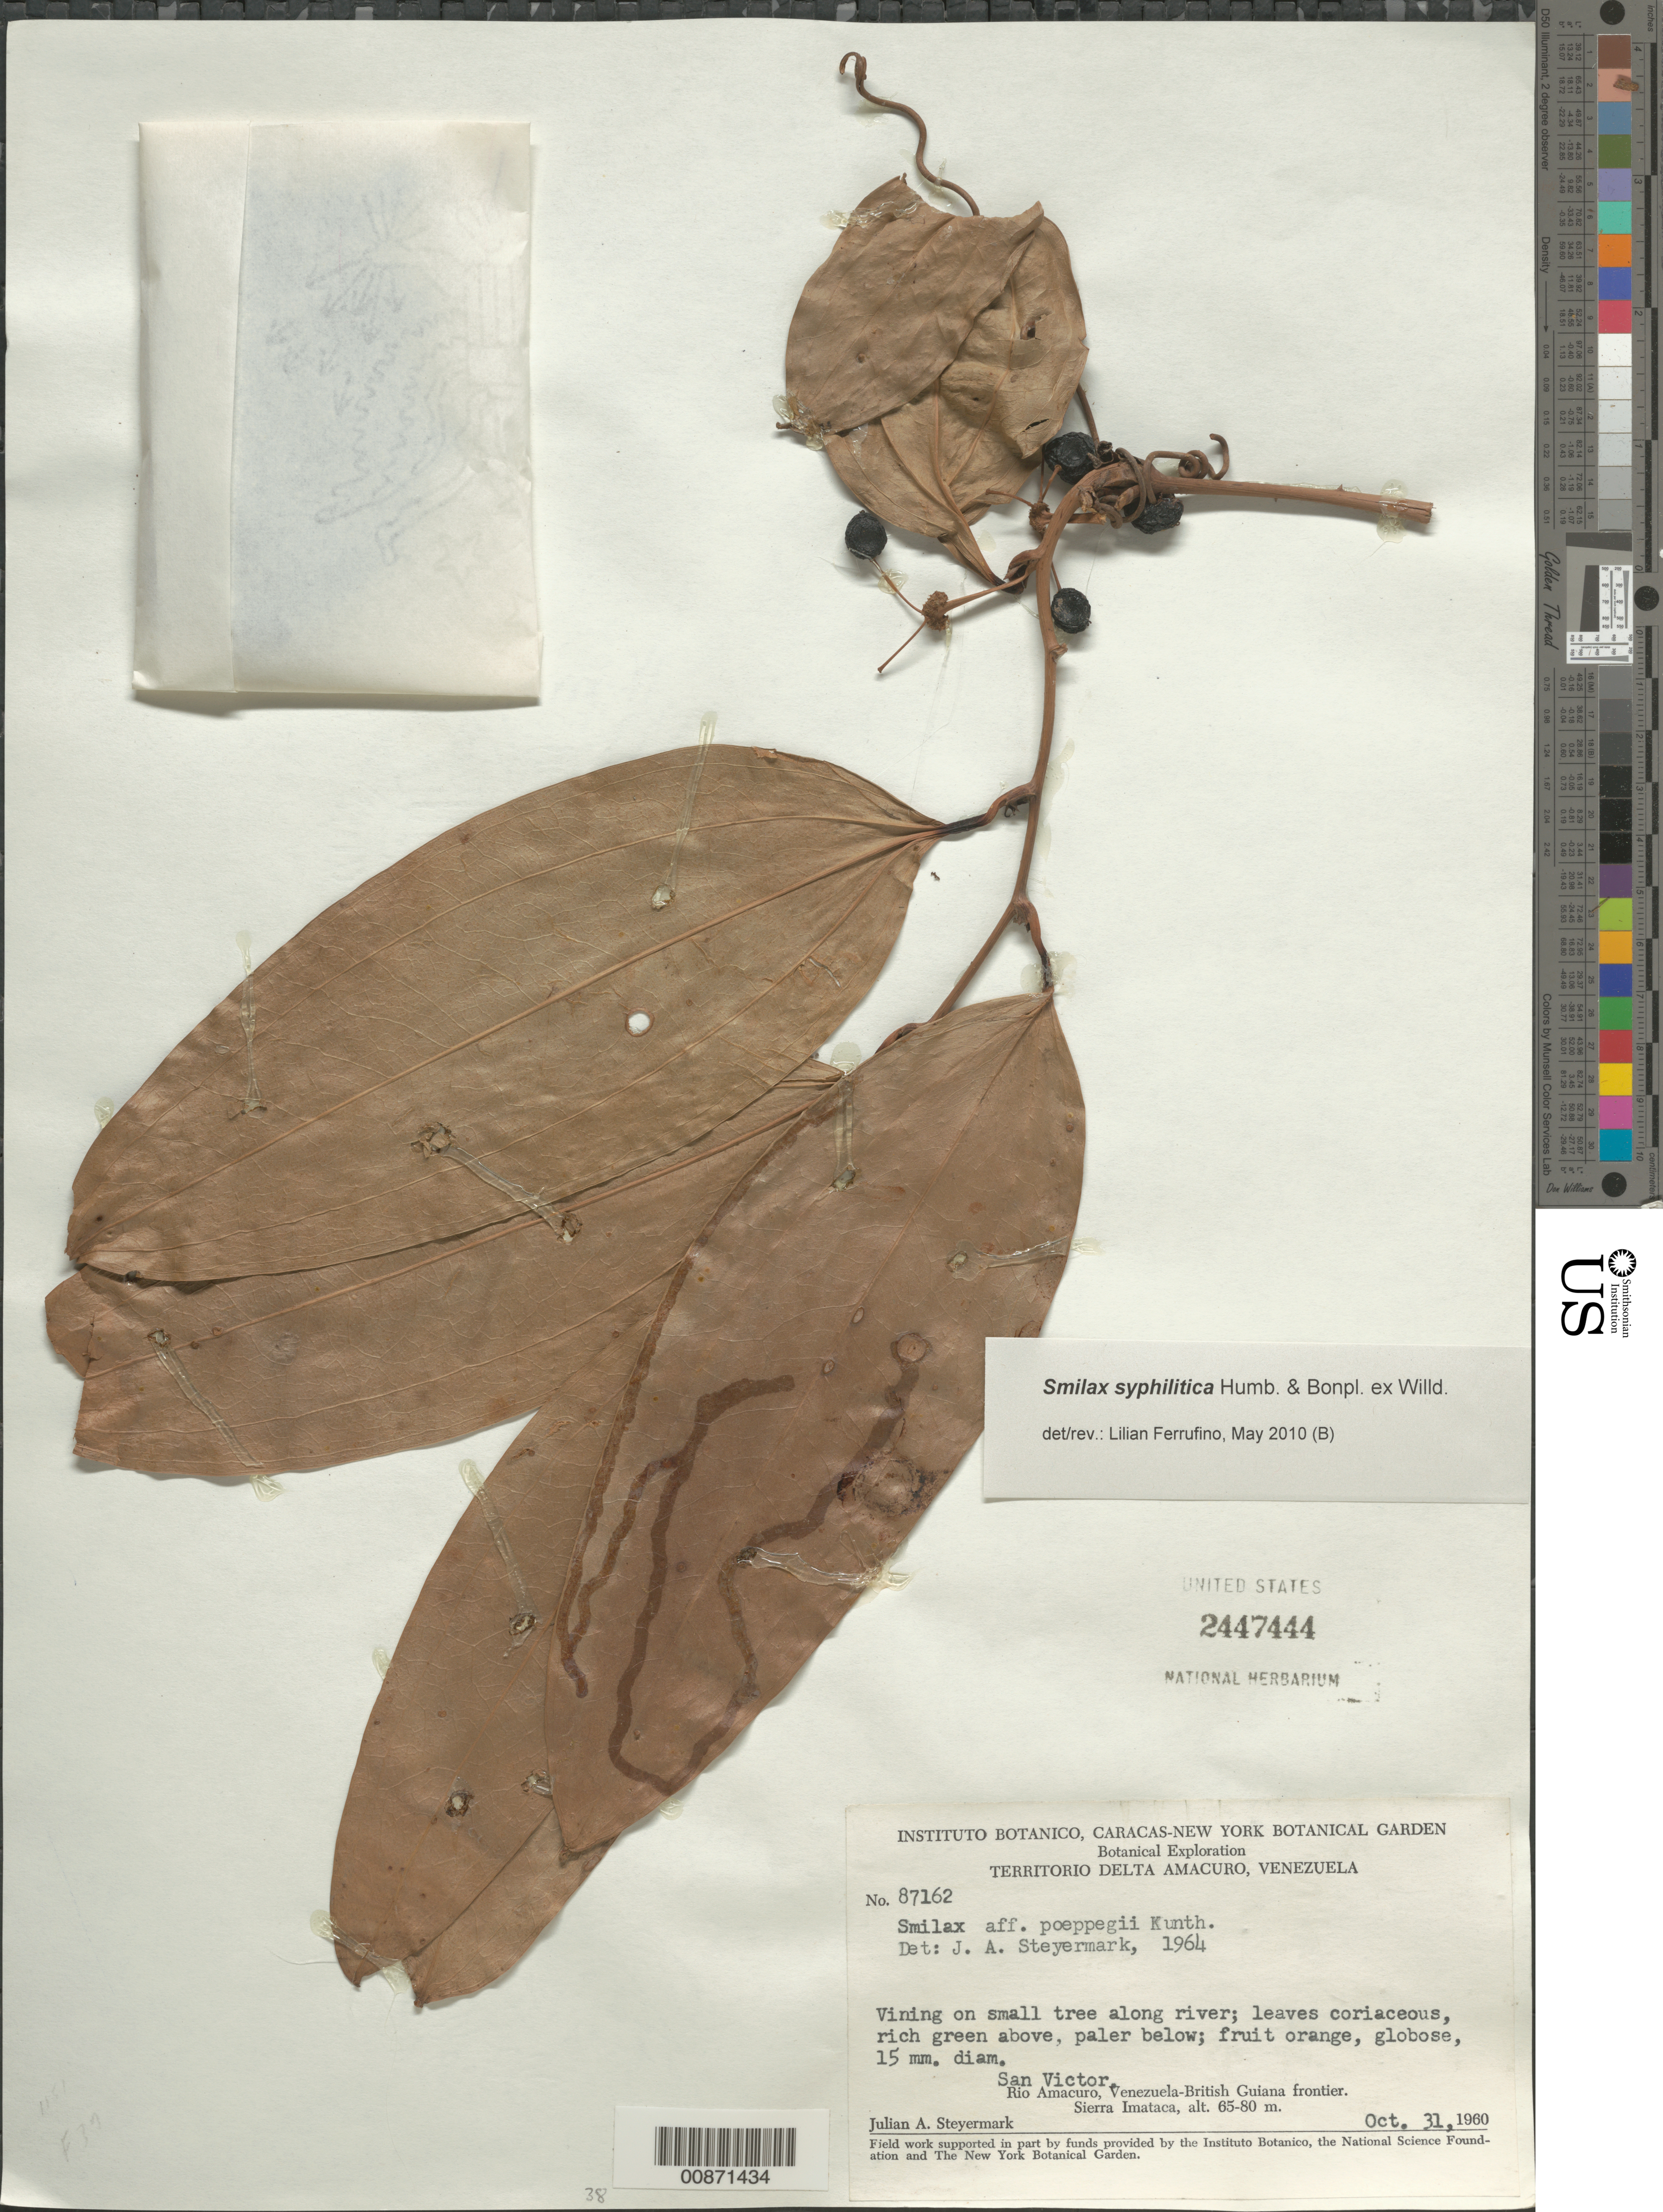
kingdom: Plantae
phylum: Tracheophyta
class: Liliopsida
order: Liliales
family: Smilacaceae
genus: Smilax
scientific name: Smilax syphilitica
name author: Humb. & Bonpl.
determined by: Ferrufino, L., (USJ), Herbario Universidad de Costa Rica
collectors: J. Steyermark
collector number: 87162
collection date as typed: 31-Oct-60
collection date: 1960-10-31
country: Venezuela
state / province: Delta Amacuro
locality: San Victor, Río Amacuro, Venezuela-British Guiana frontier, Sierra Imataca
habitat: On small tree along river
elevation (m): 65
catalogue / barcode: US 2447444